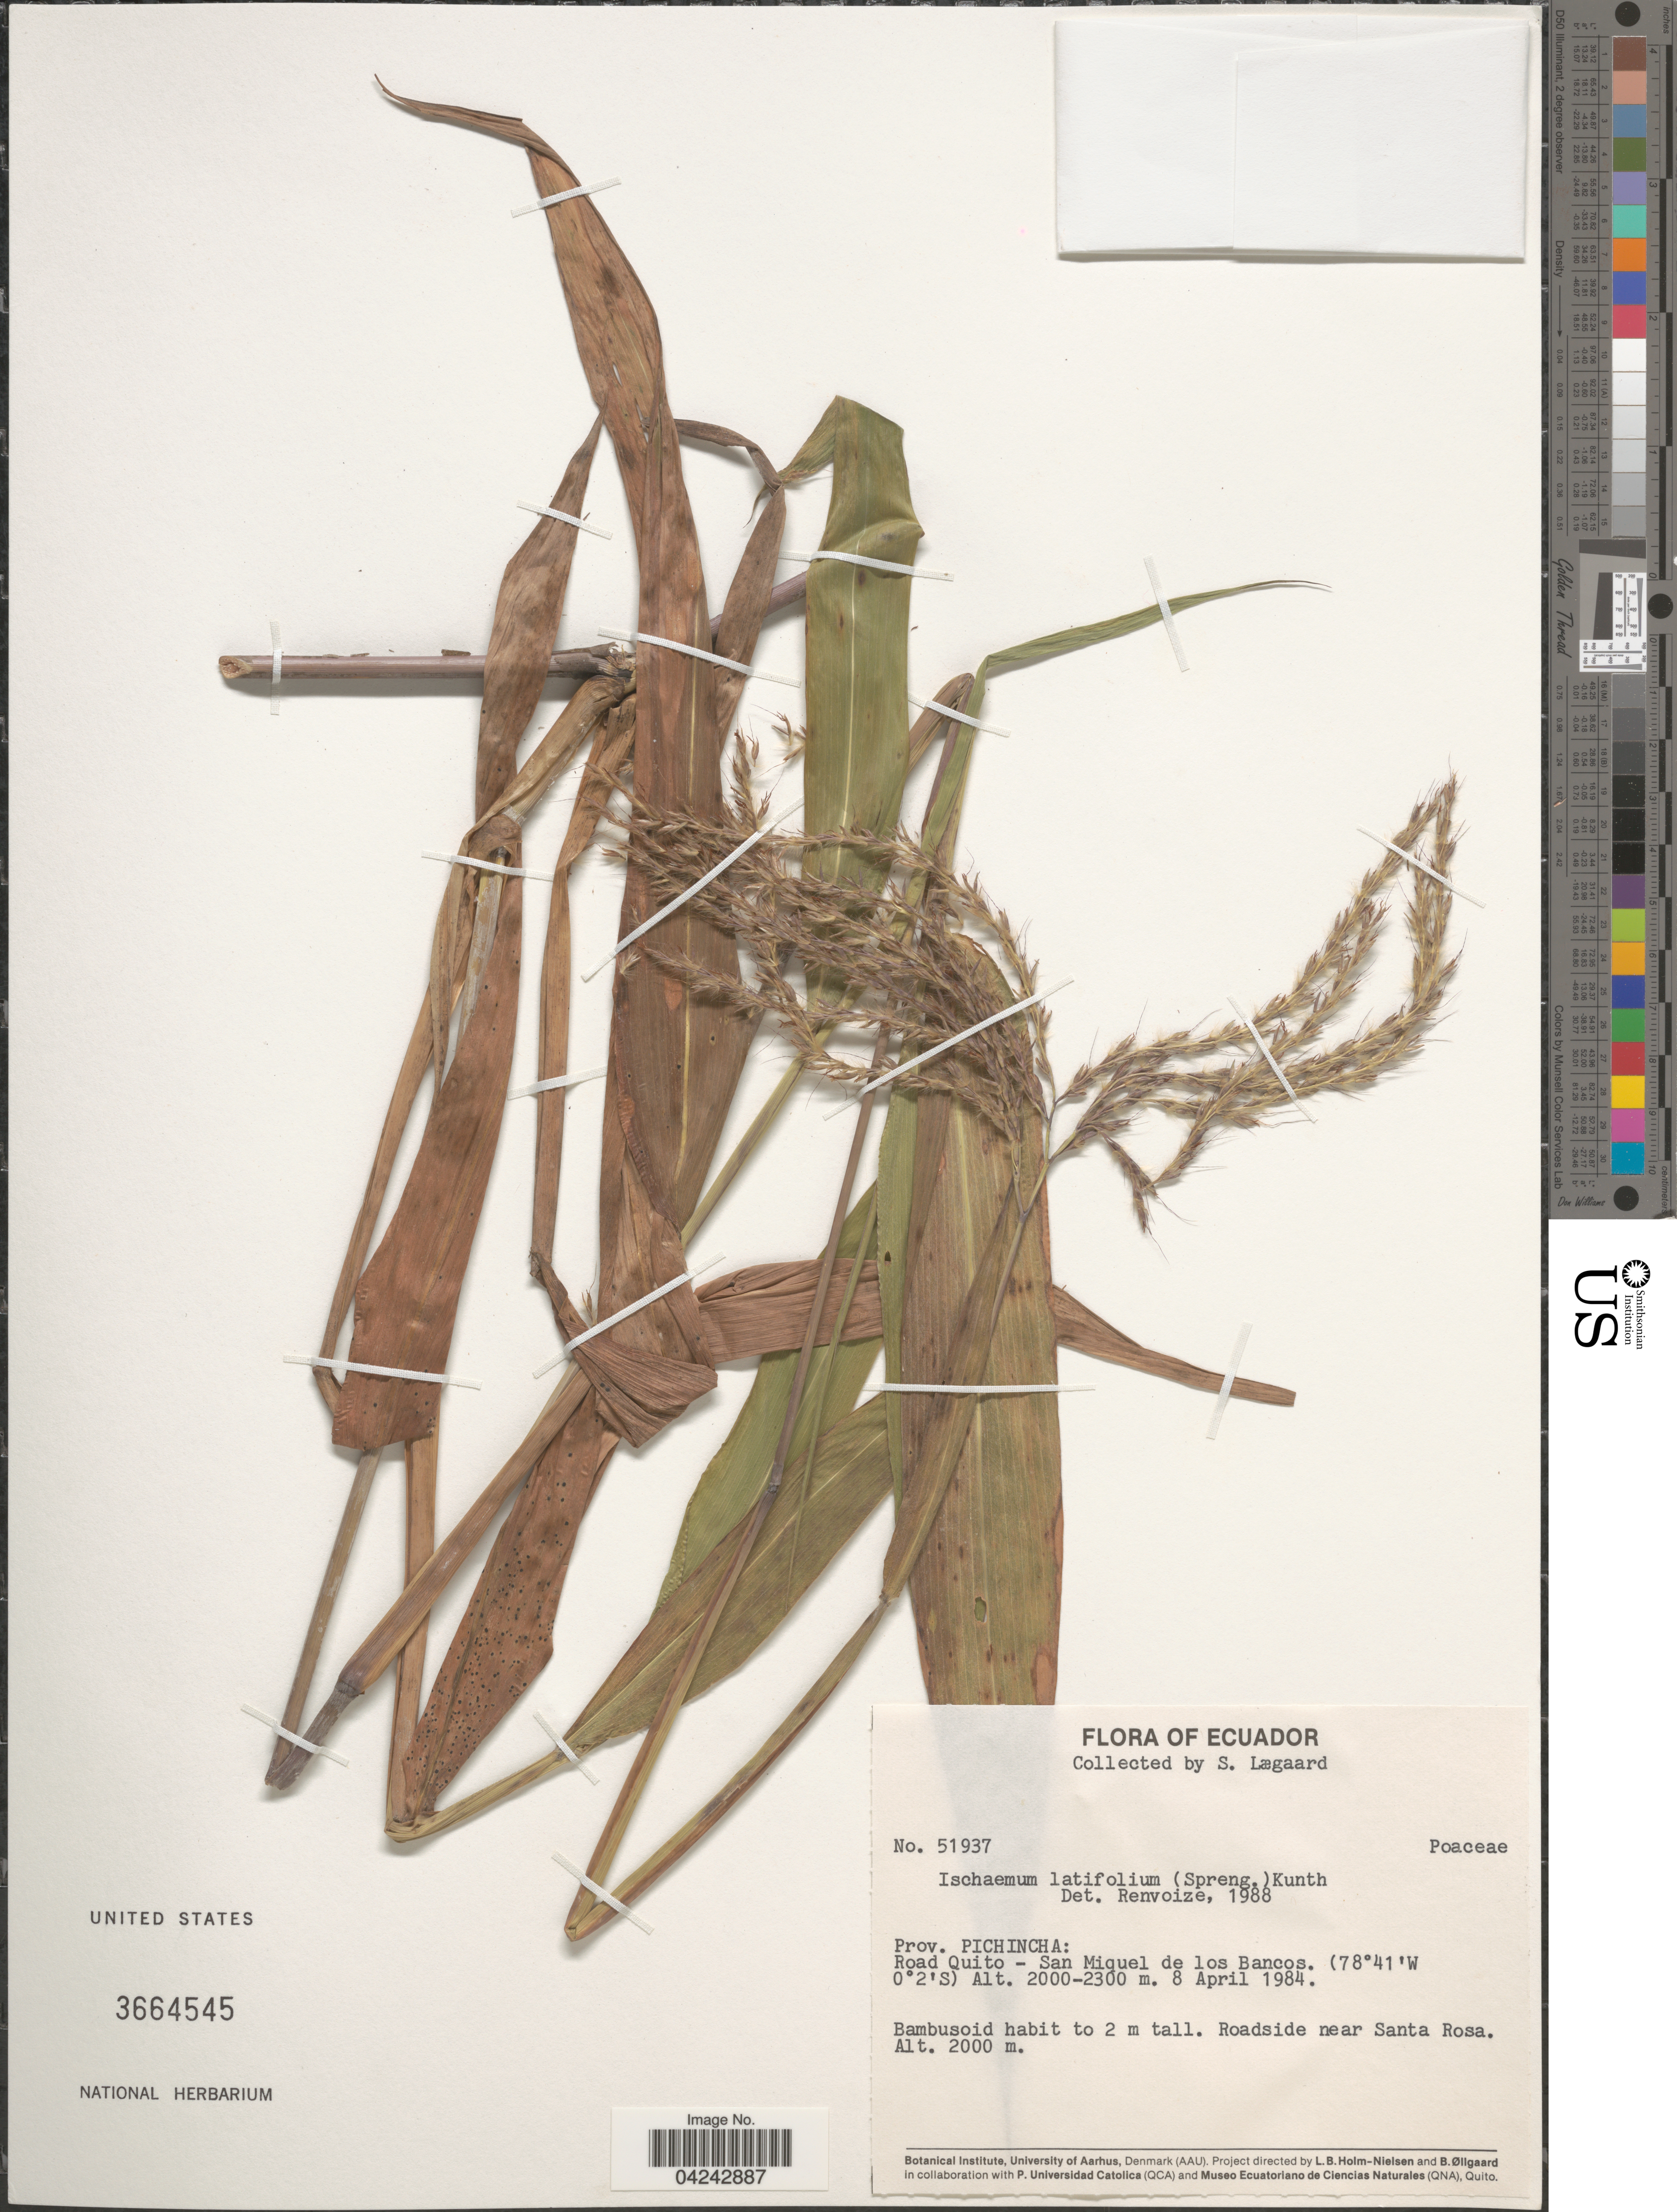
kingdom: Plantae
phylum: Tracheophyta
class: Liliopsida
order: Poales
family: Poaceae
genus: Ischaemum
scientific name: Ischaemum latifolium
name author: (Spreng.) Kunth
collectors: S. Lægaard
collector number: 51937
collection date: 1984-04-08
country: Ecuador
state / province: Pichincha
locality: Road Quito - San Miguel de los Bancos. Roadside near Santa Rosa.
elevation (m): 2000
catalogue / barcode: US 3664545